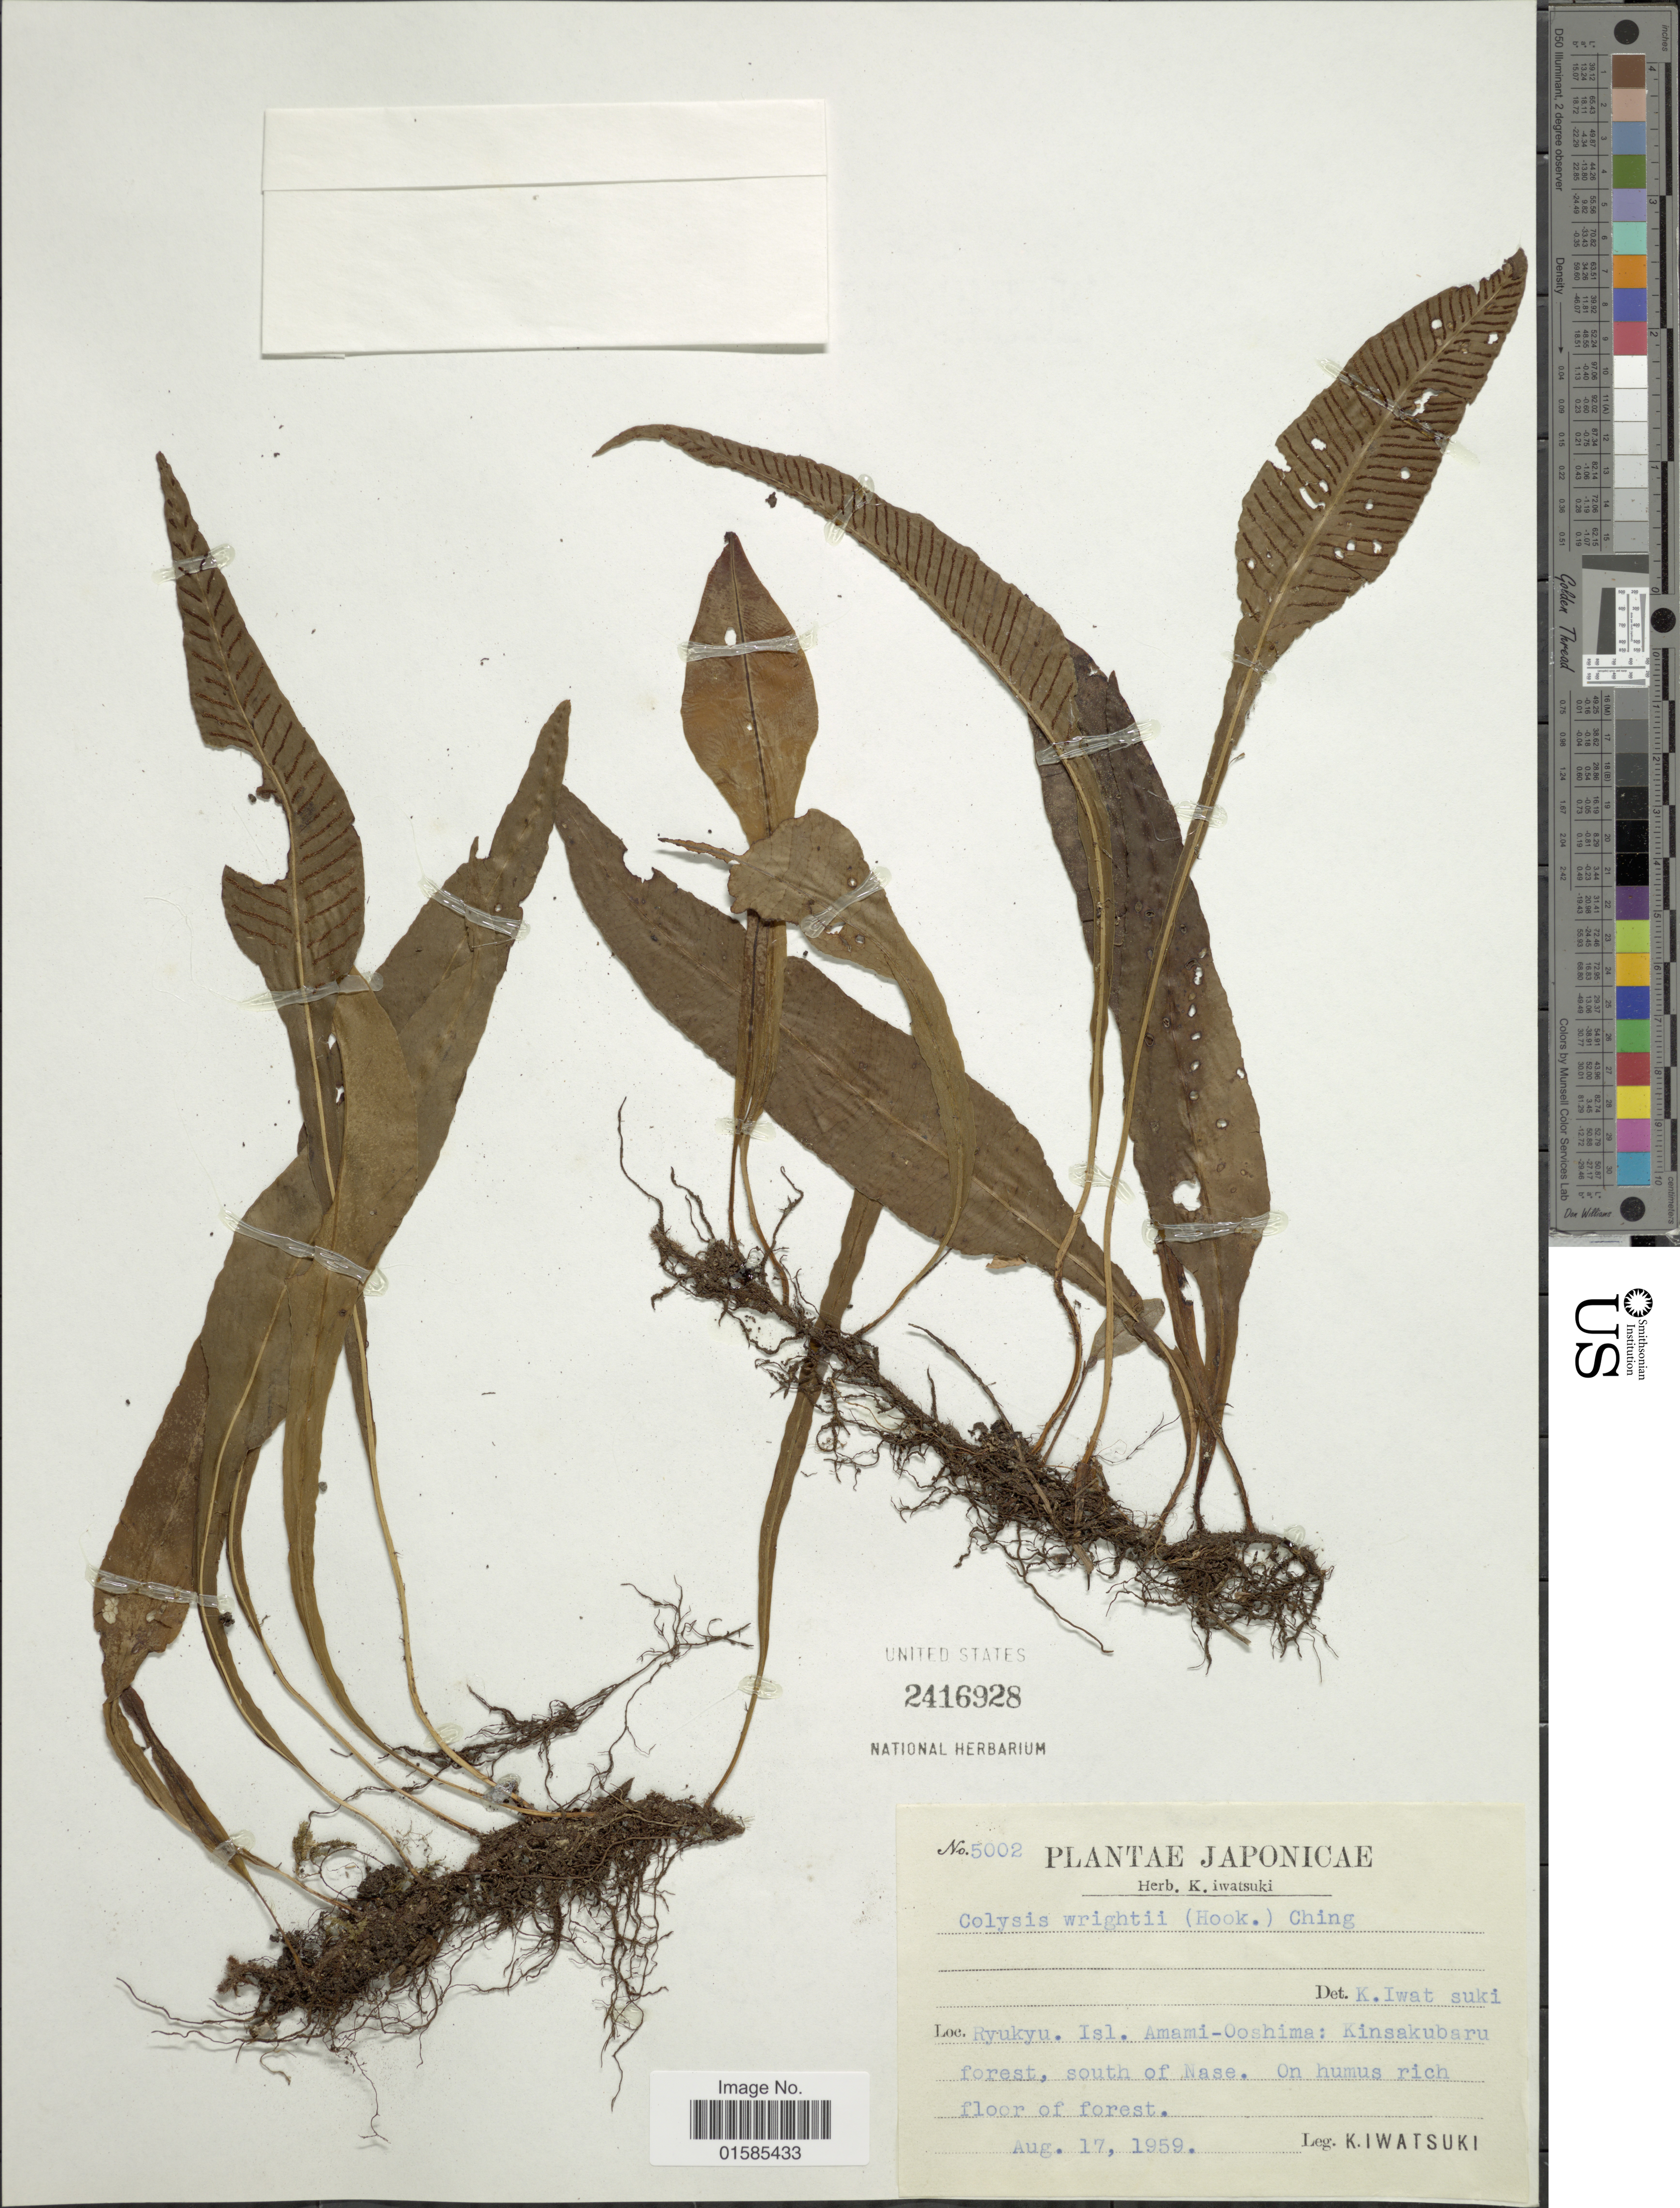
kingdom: Plantae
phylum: Tracheophyta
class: Polypodiopsida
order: Polypodiales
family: Polypodiaceae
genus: Leptochilus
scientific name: Leptochilus wrightii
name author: (Hook.) X.C. Zhang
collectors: K. Iwatsuki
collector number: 5002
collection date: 1959-08-17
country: Japan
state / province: Okinawa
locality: Japonicae, Ryukyu. isl. Amami-Ooshima: Kinsakubaru forest, south of Nase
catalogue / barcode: US 2416928